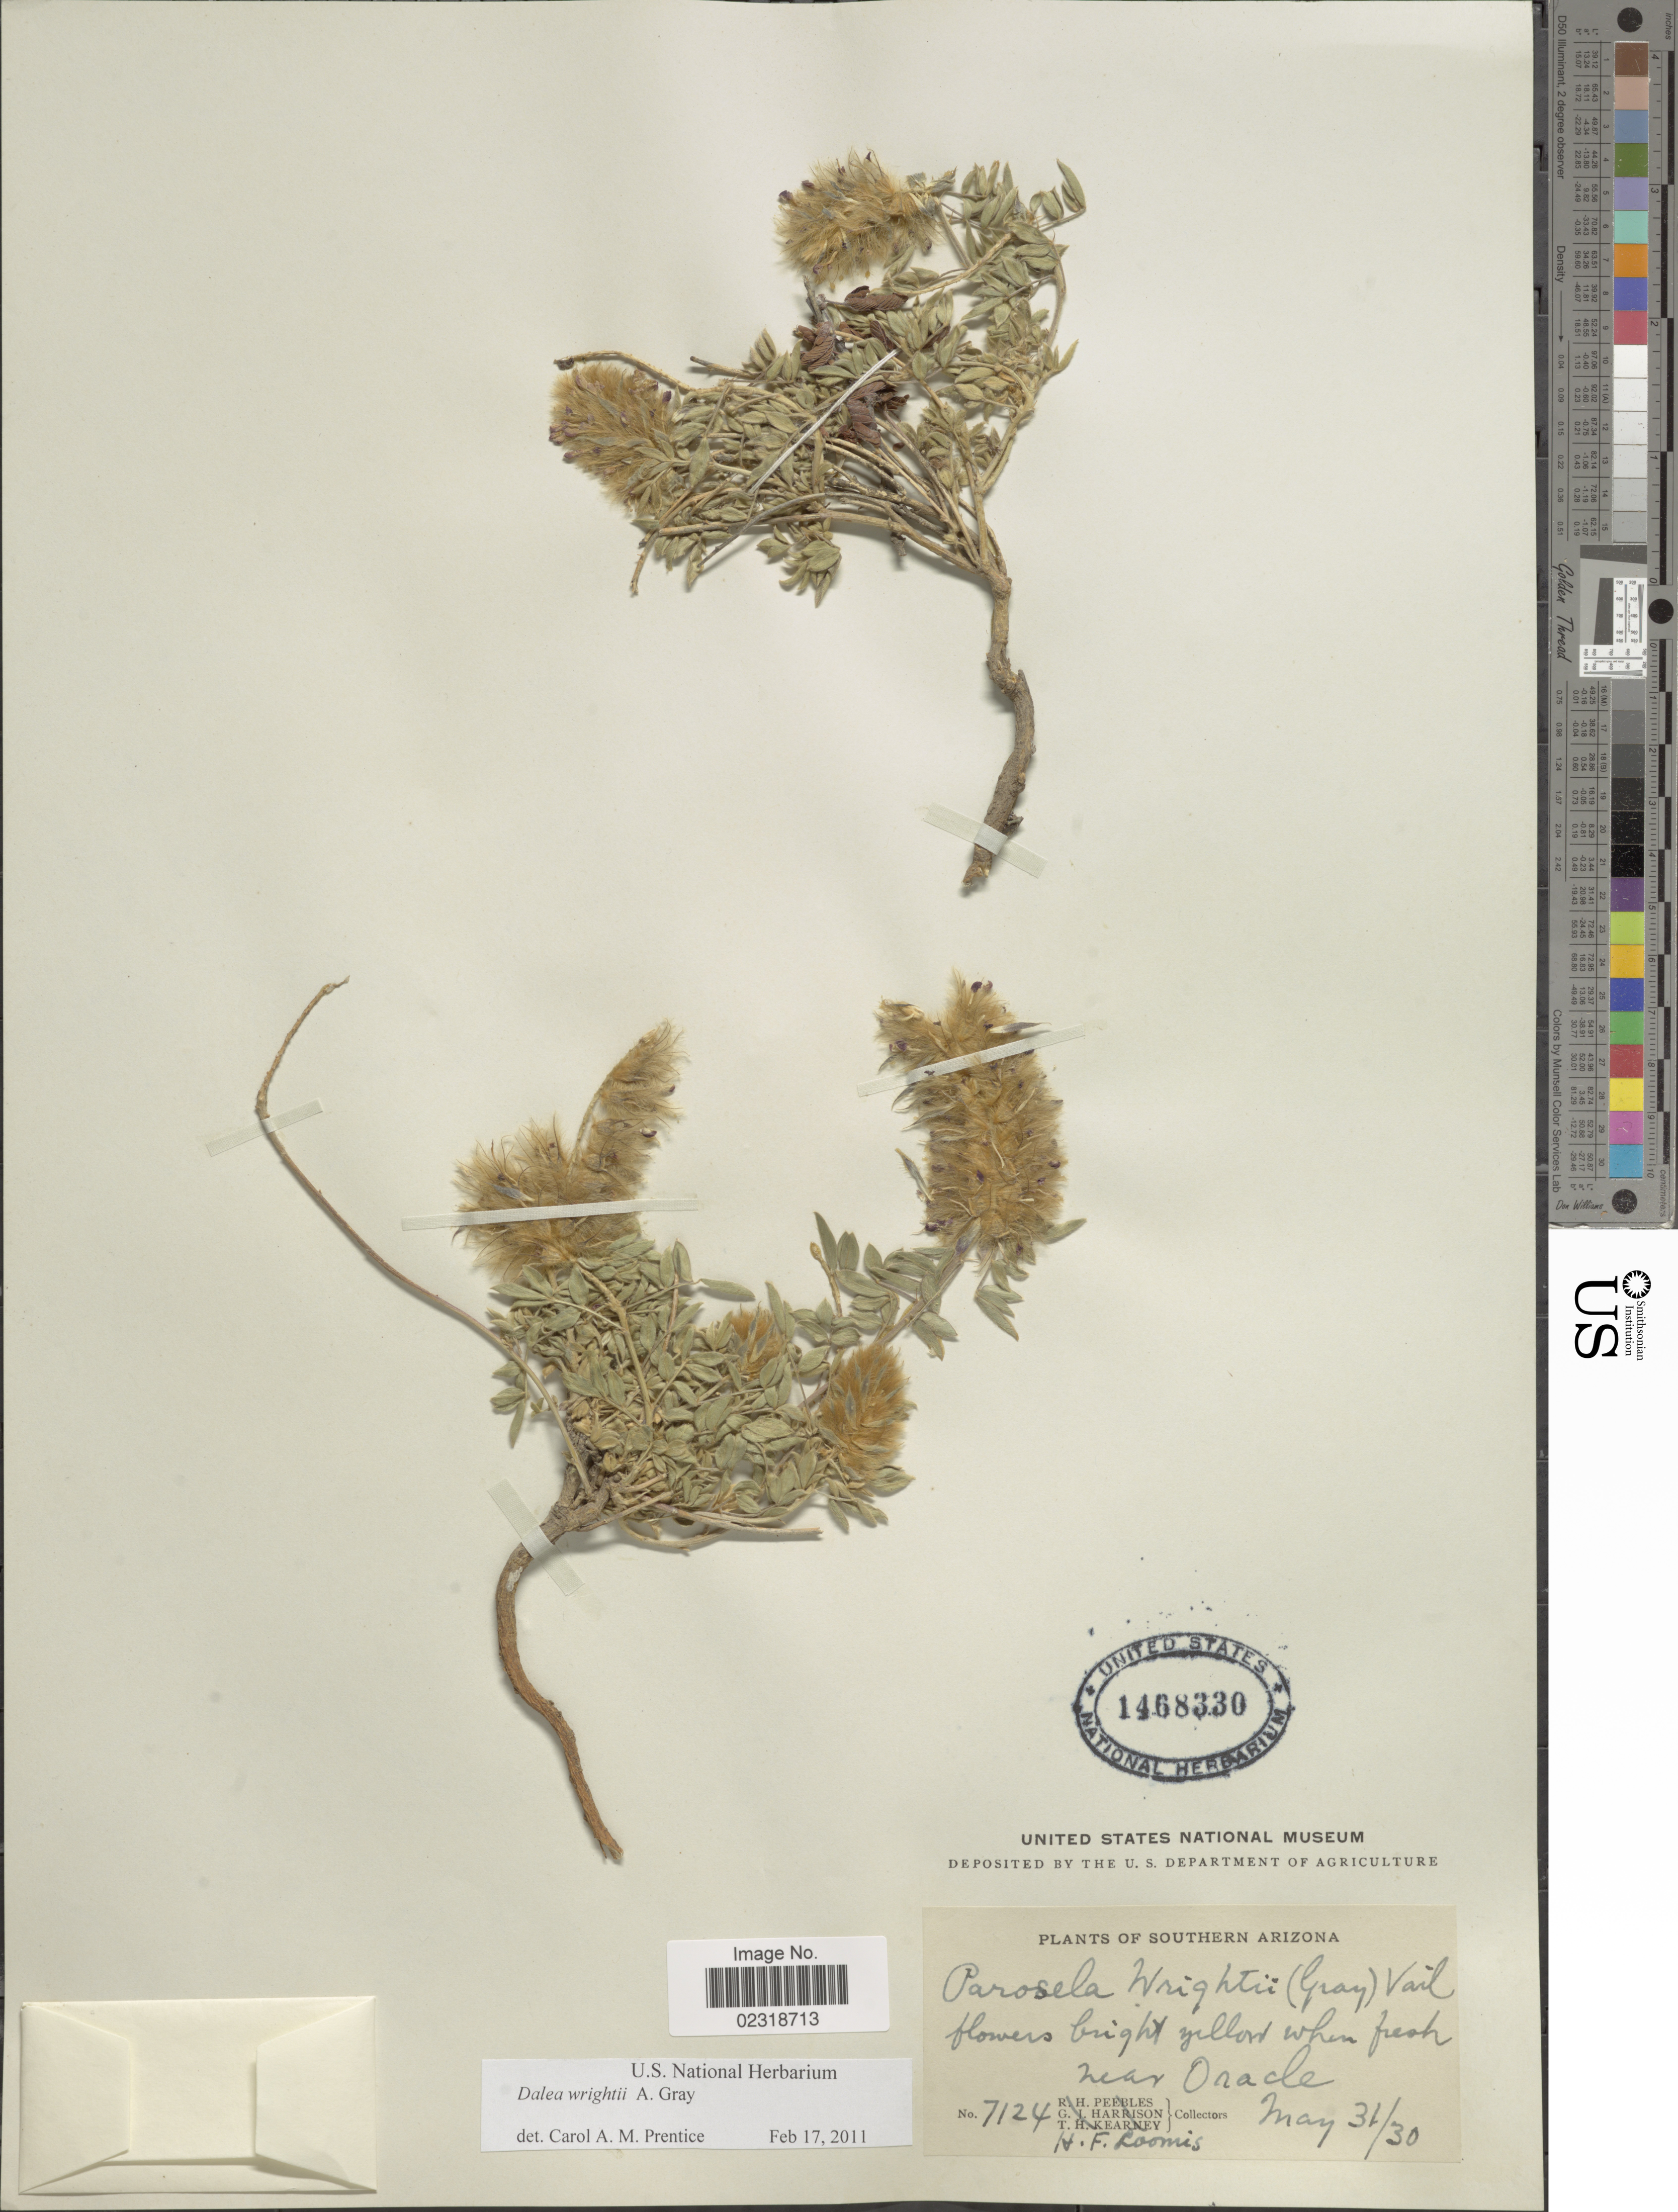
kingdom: Plantae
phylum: Tracheophyta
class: Magnoliopsida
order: Fabales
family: Fabaceae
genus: Dalea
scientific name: Dalea wrightii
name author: A. Gray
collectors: H. F. Loomis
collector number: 7124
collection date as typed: Transcribed d/m/y: 31/5/30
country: United States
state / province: Arizona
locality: Southern Arizona, near Oracle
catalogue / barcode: US 1468330